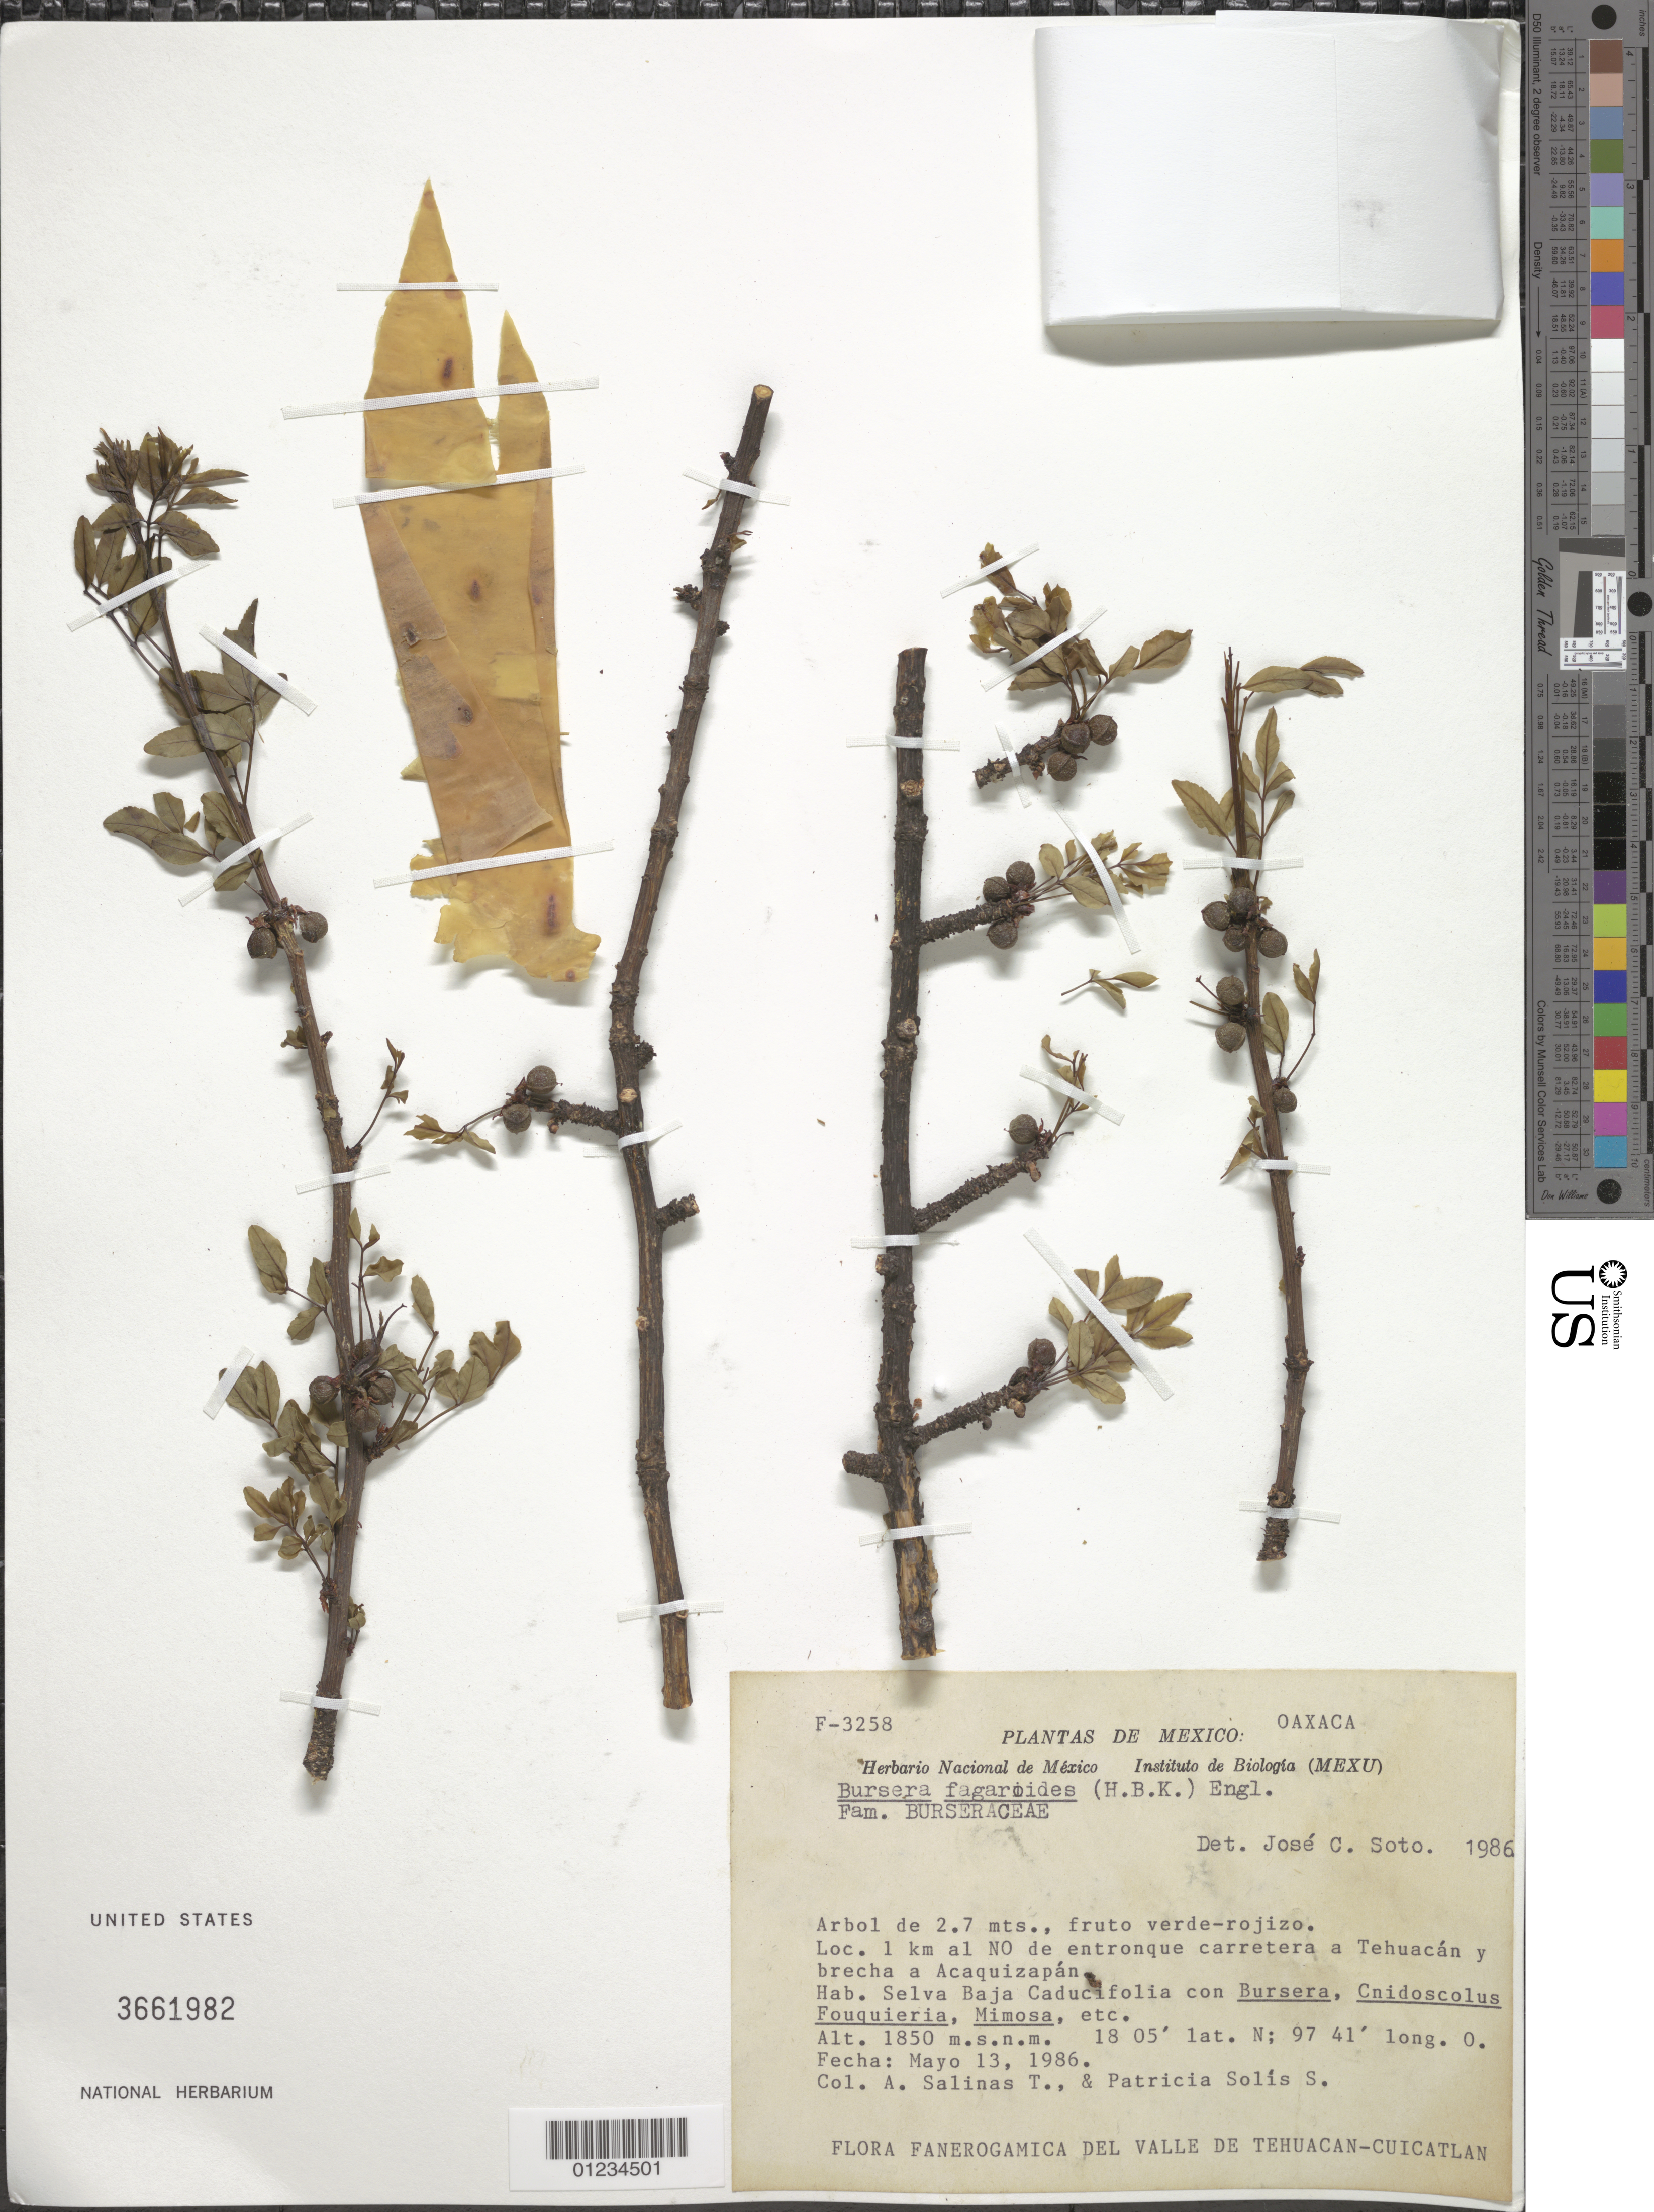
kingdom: Plantae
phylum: Tracheophyta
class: Magnoliopsida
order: Sapindales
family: Burseraceae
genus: Bursera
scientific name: Bursera fagaroides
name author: (Kunth) Engl.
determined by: Soto, Jose C.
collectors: A. Salinas T. & P. Solis S.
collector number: F-3258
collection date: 1986-05-13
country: Mexico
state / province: Oaxaca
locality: Loc. 1 km al NO de entronque carretera a Tehuacan y brecha a Acaquizapan.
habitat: Selva Baja Caducifolia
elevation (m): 1850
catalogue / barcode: US 3661982